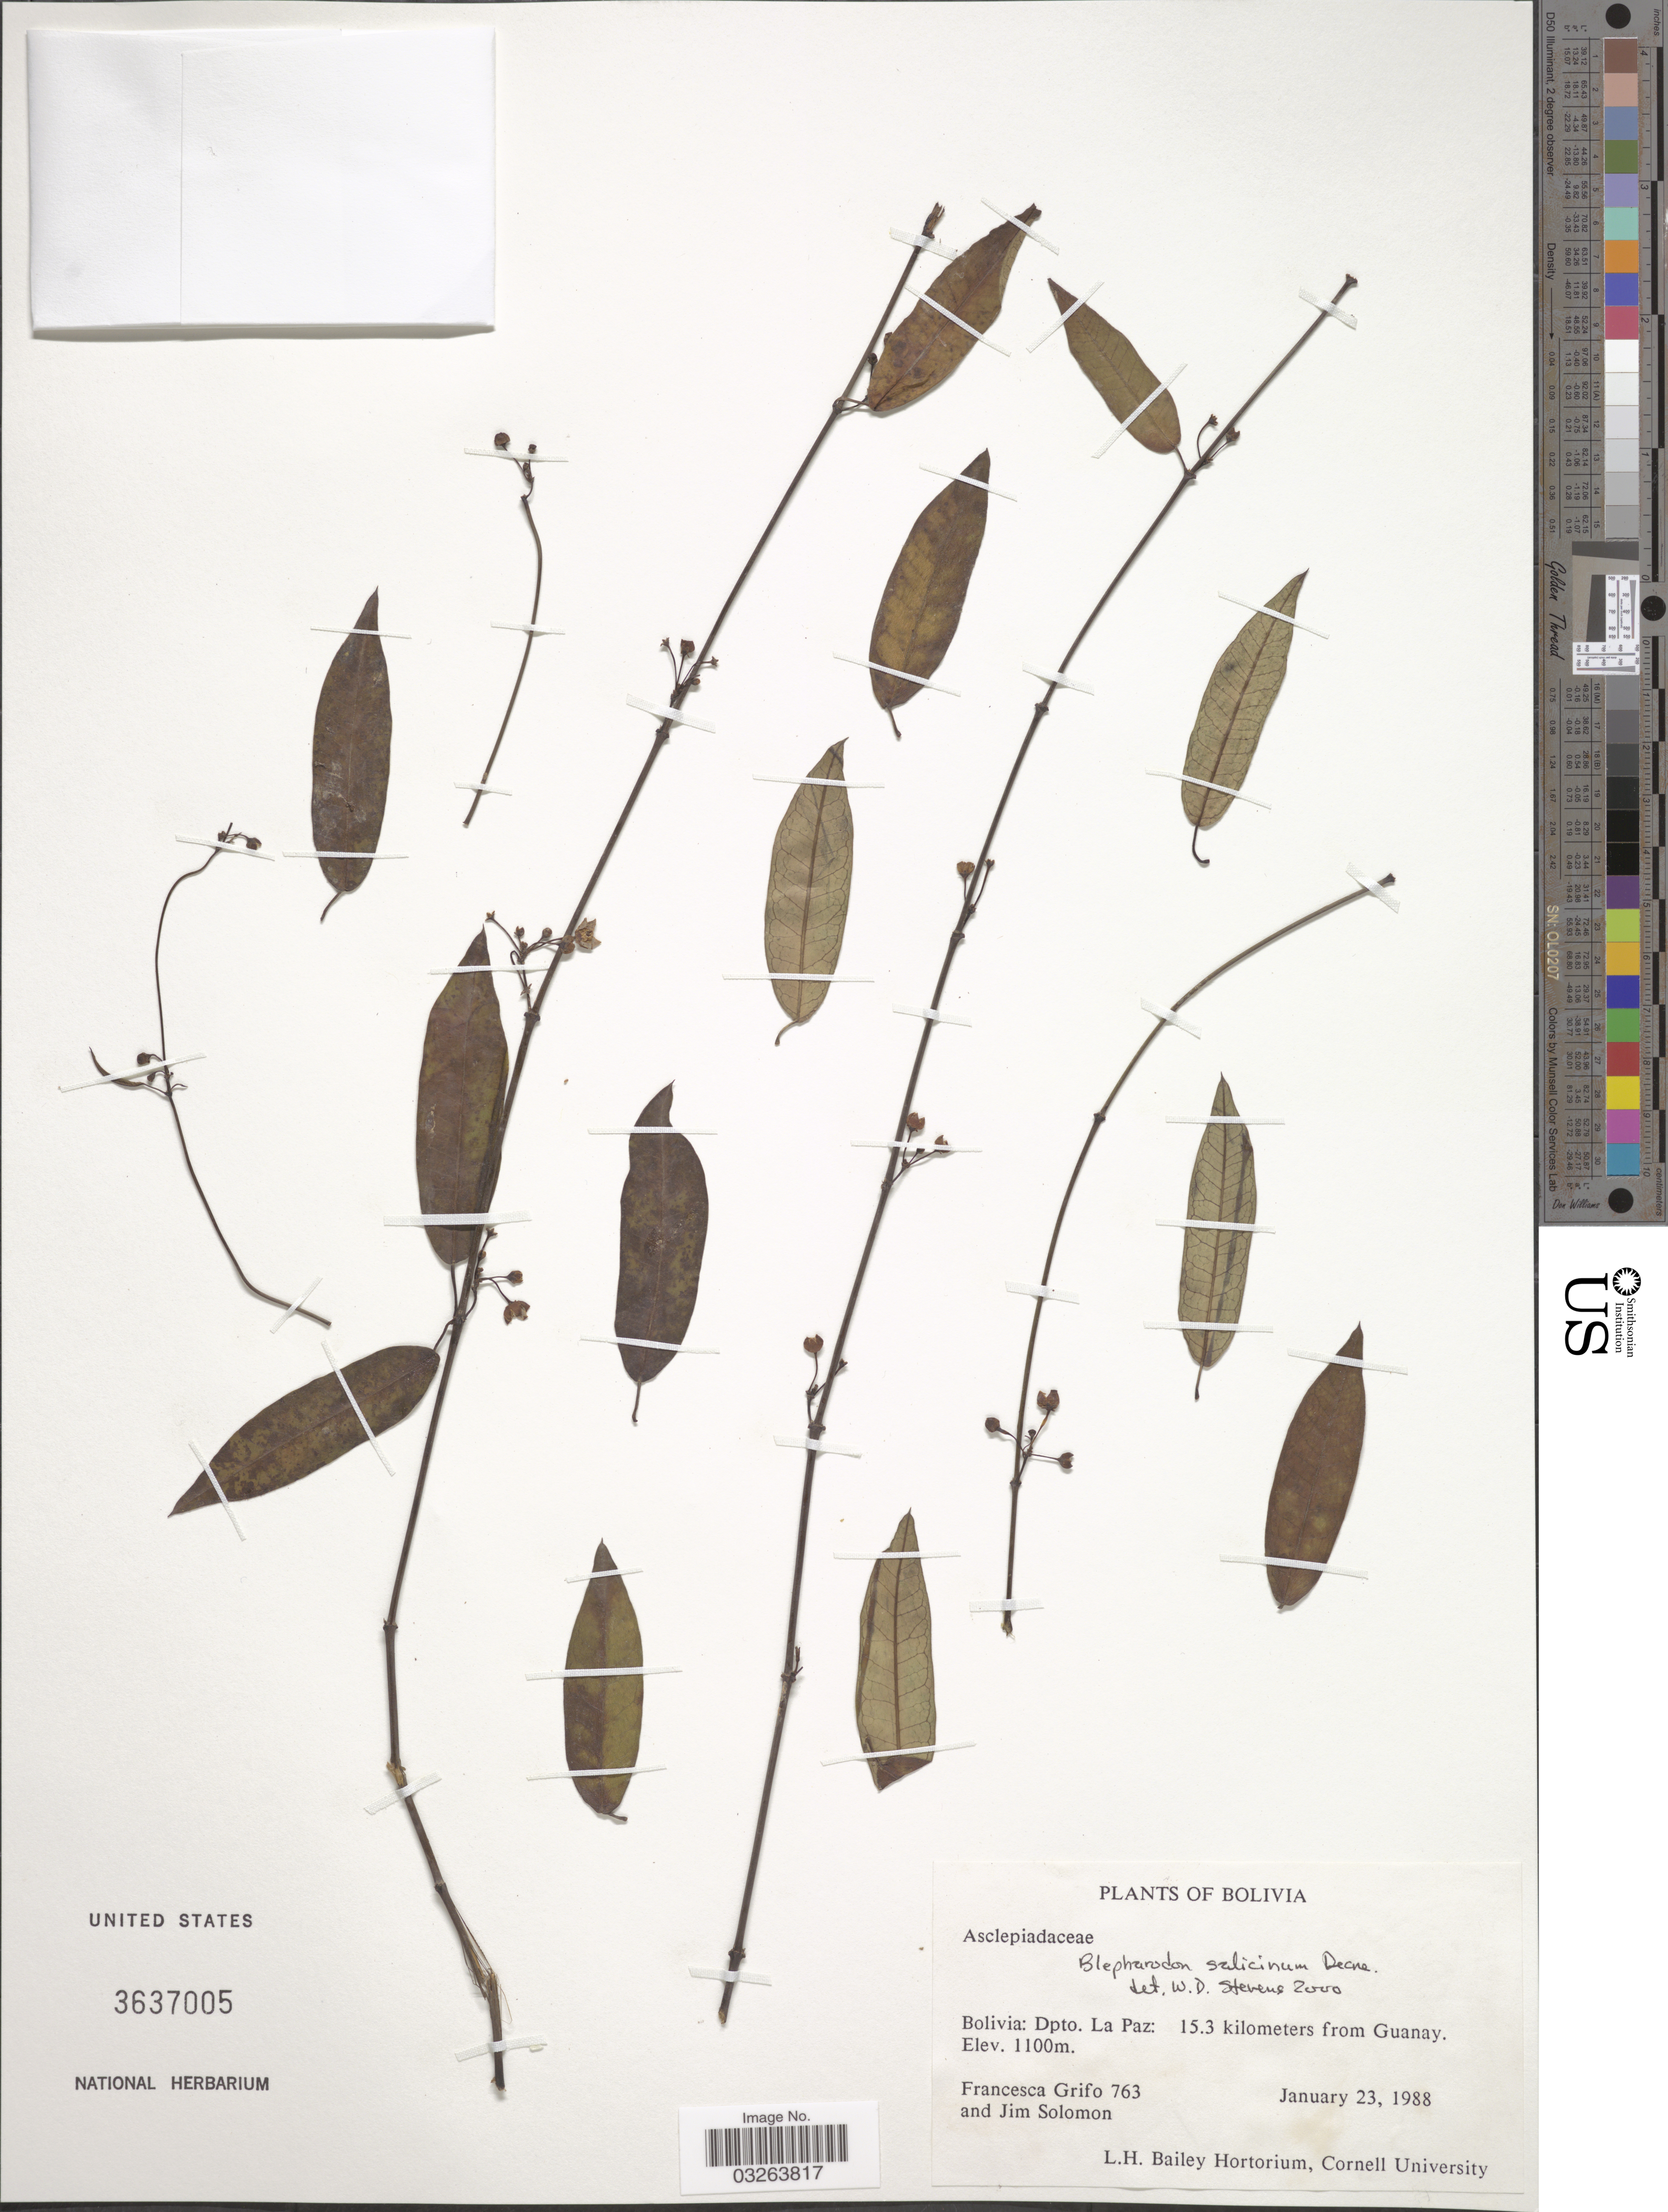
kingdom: Plantae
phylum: Tracheophyta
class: Magnoliopsida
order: Gentianales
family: Apocynaceae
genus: Blepharodon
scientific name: Blepharodon salicinum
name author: Decne.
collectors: F. Grifo & J. Solomon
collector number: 763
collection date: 1988-01-23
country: Bolivia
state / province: La Paz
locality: Dpto. La Paz: 15.3 kilometers from Guanay.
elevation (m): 1100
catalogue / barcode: US 3637005